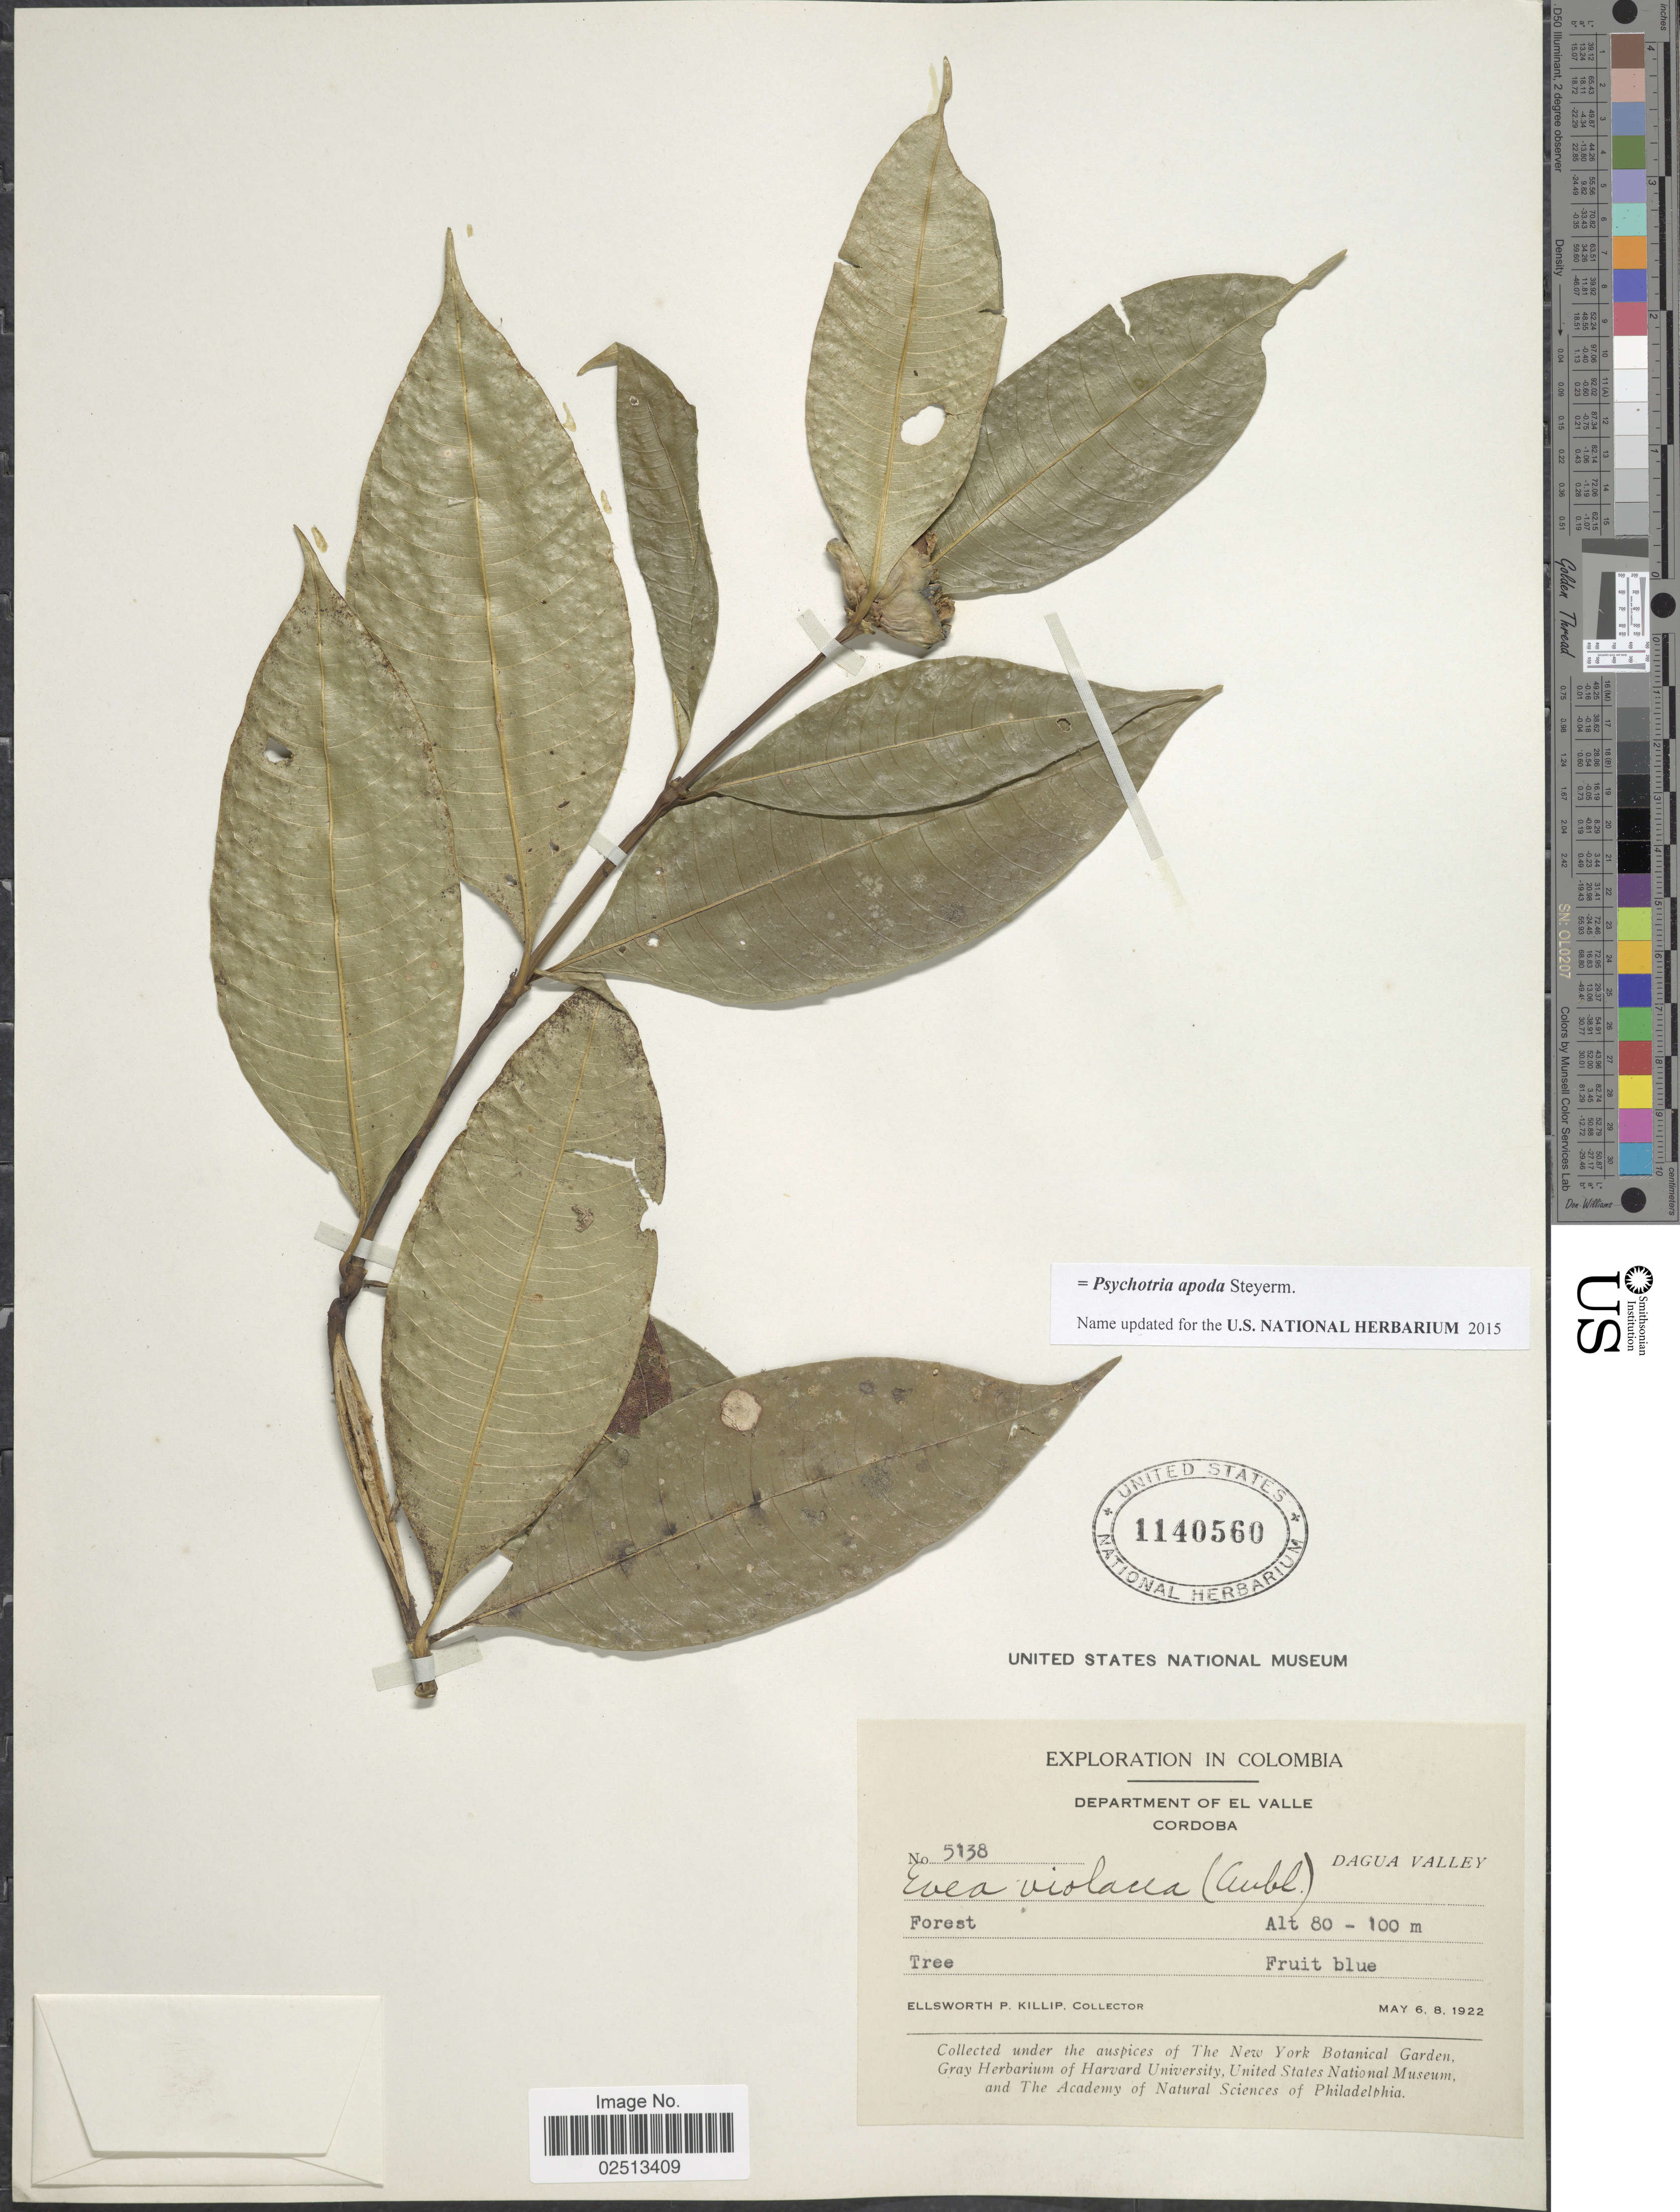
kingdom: Plantae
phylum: Tracheophyta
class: Magnoliopsida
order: Gentianales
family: Rubiaceae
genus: Psychotria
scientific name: Psychotria apoda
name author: Steyerm.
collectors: E. P. Killip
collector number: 5138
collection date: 1922-05-06/1922-05-08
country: Colombia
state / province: Valle del Cauca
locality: Department of El Valle Cordoba, Dagua Valley, Forest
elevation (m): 80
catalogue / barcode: US 1140560